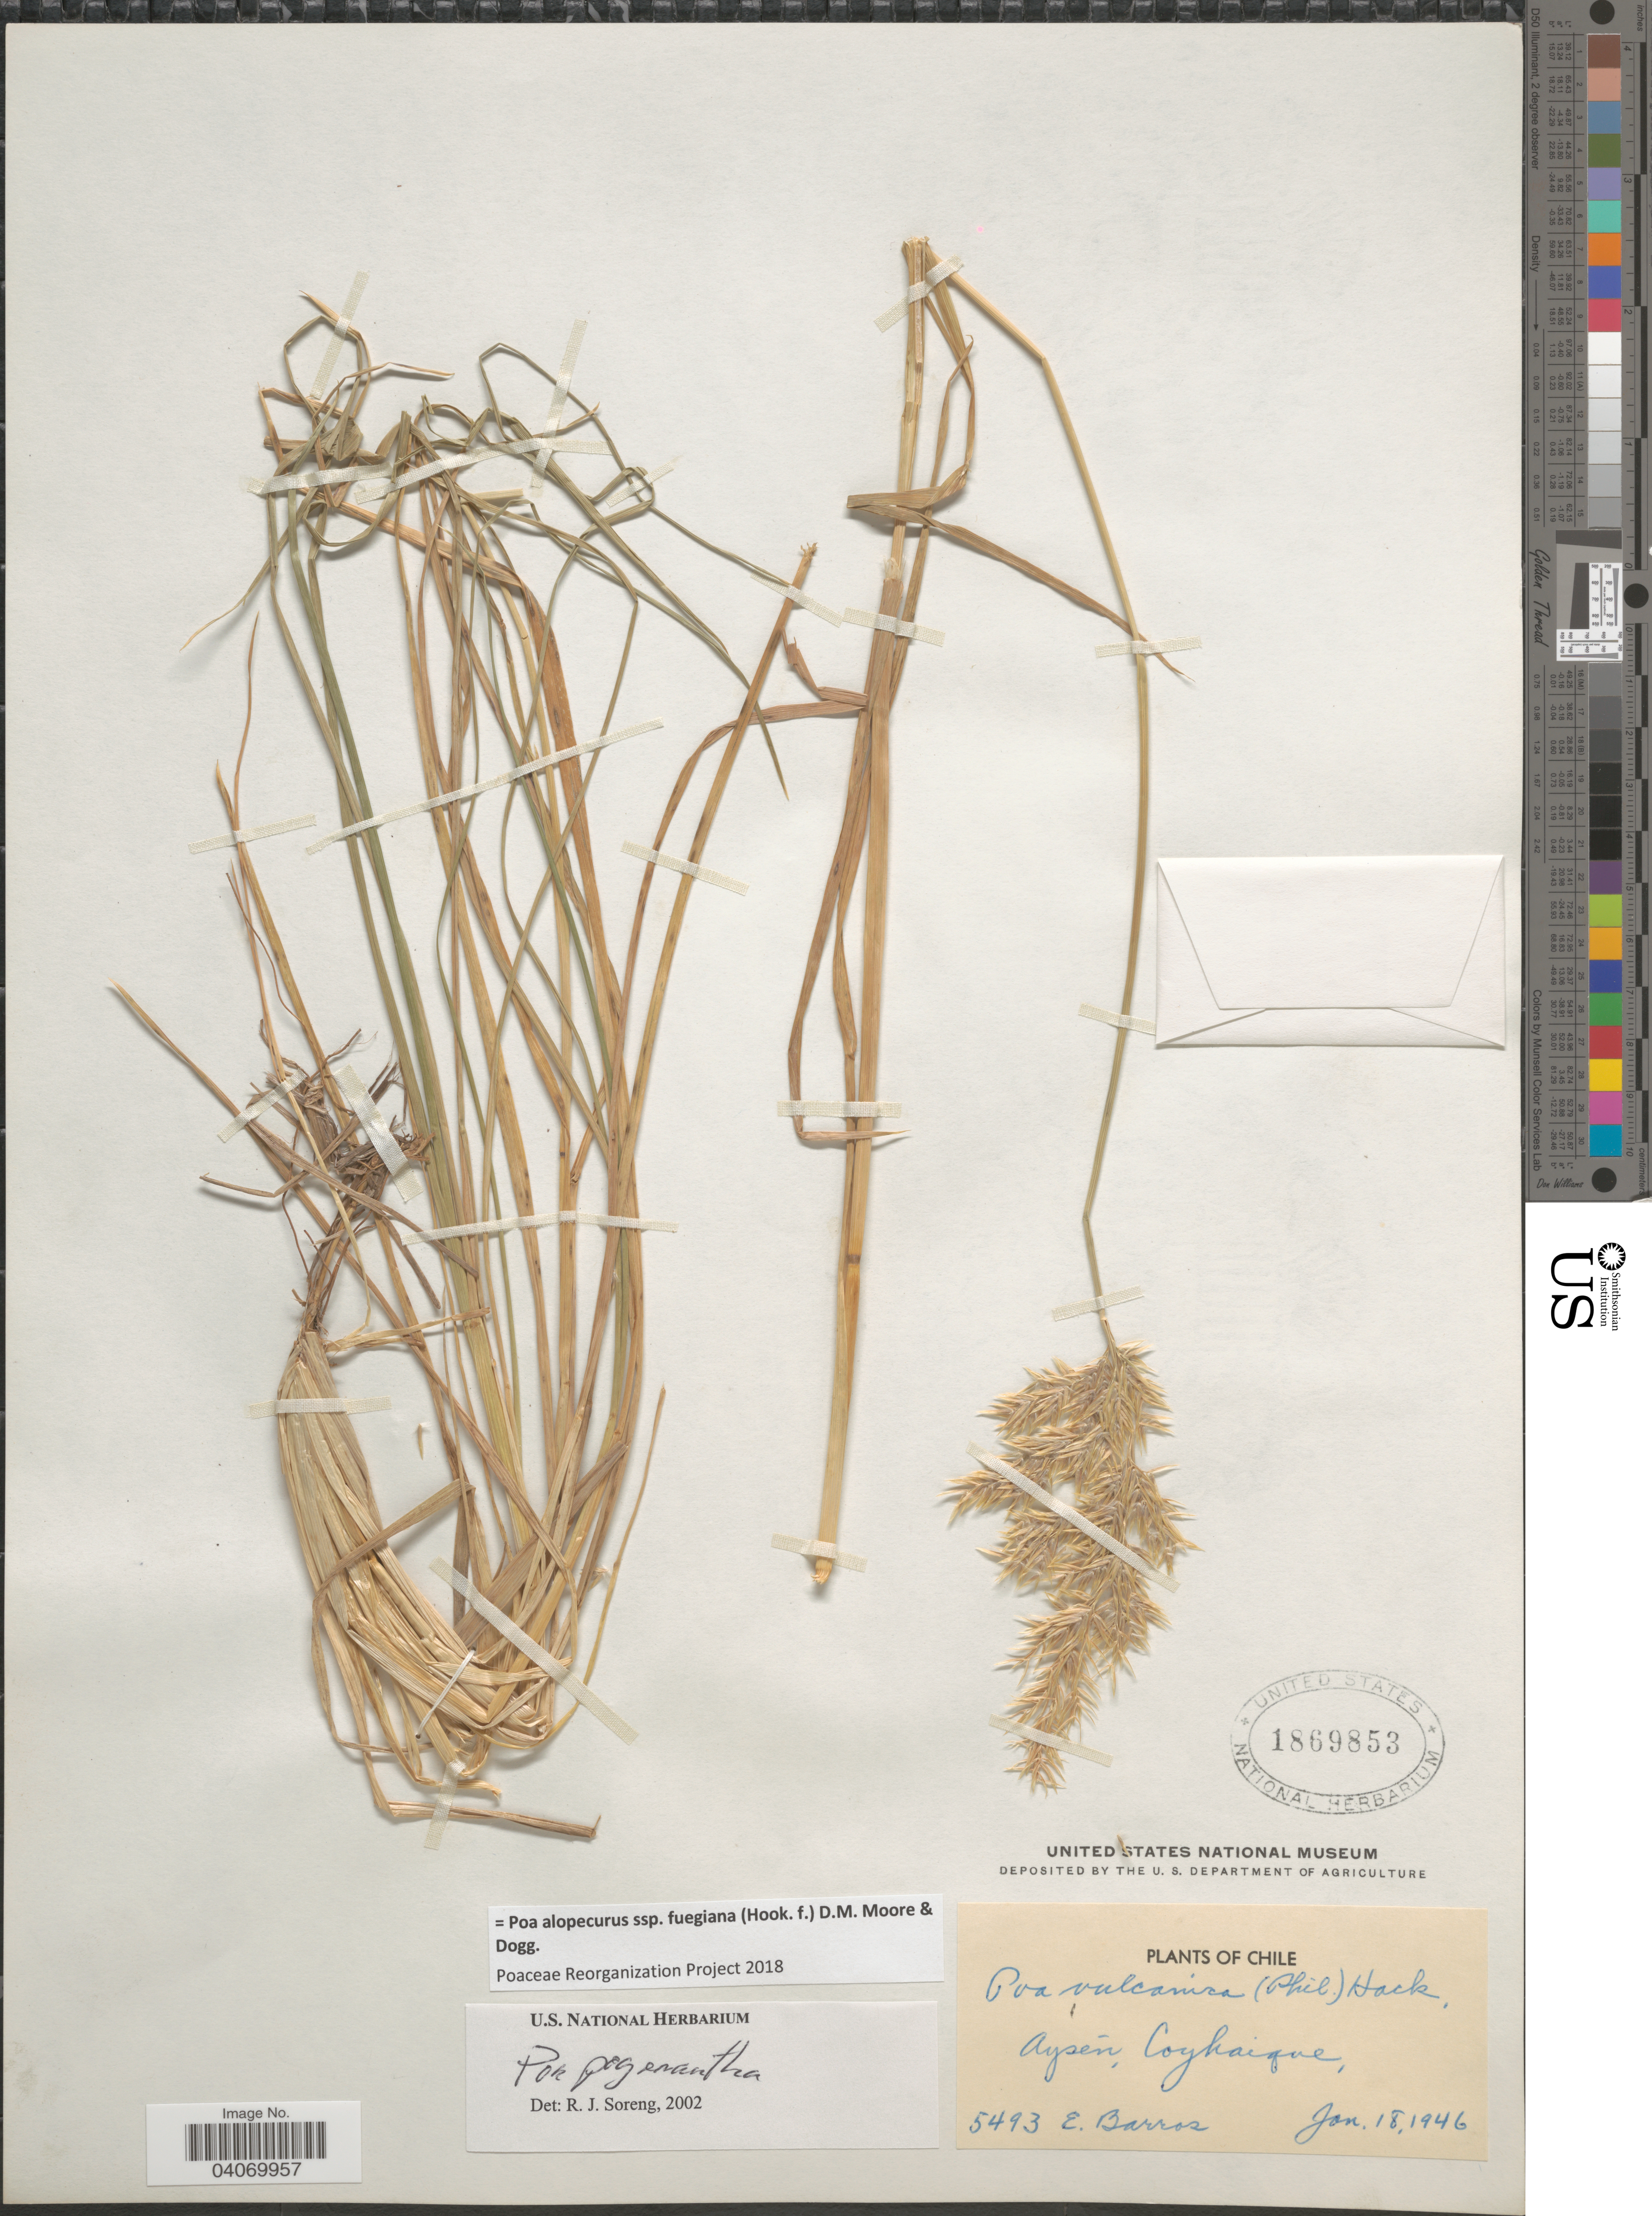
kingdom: Plantae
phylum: Tracheophyta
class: Liliopsida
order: Poales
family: Poaceae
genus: Poa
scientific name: Poa alopecurus subsp. fuegiana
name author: (Hook. f.) D.M. Moore & Dogg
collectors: E. Barros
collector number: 5493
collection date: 1946-01-18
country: Chile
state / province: Aisén (XI)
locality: Aysén, Coyhaique.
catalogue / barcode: US 1869853